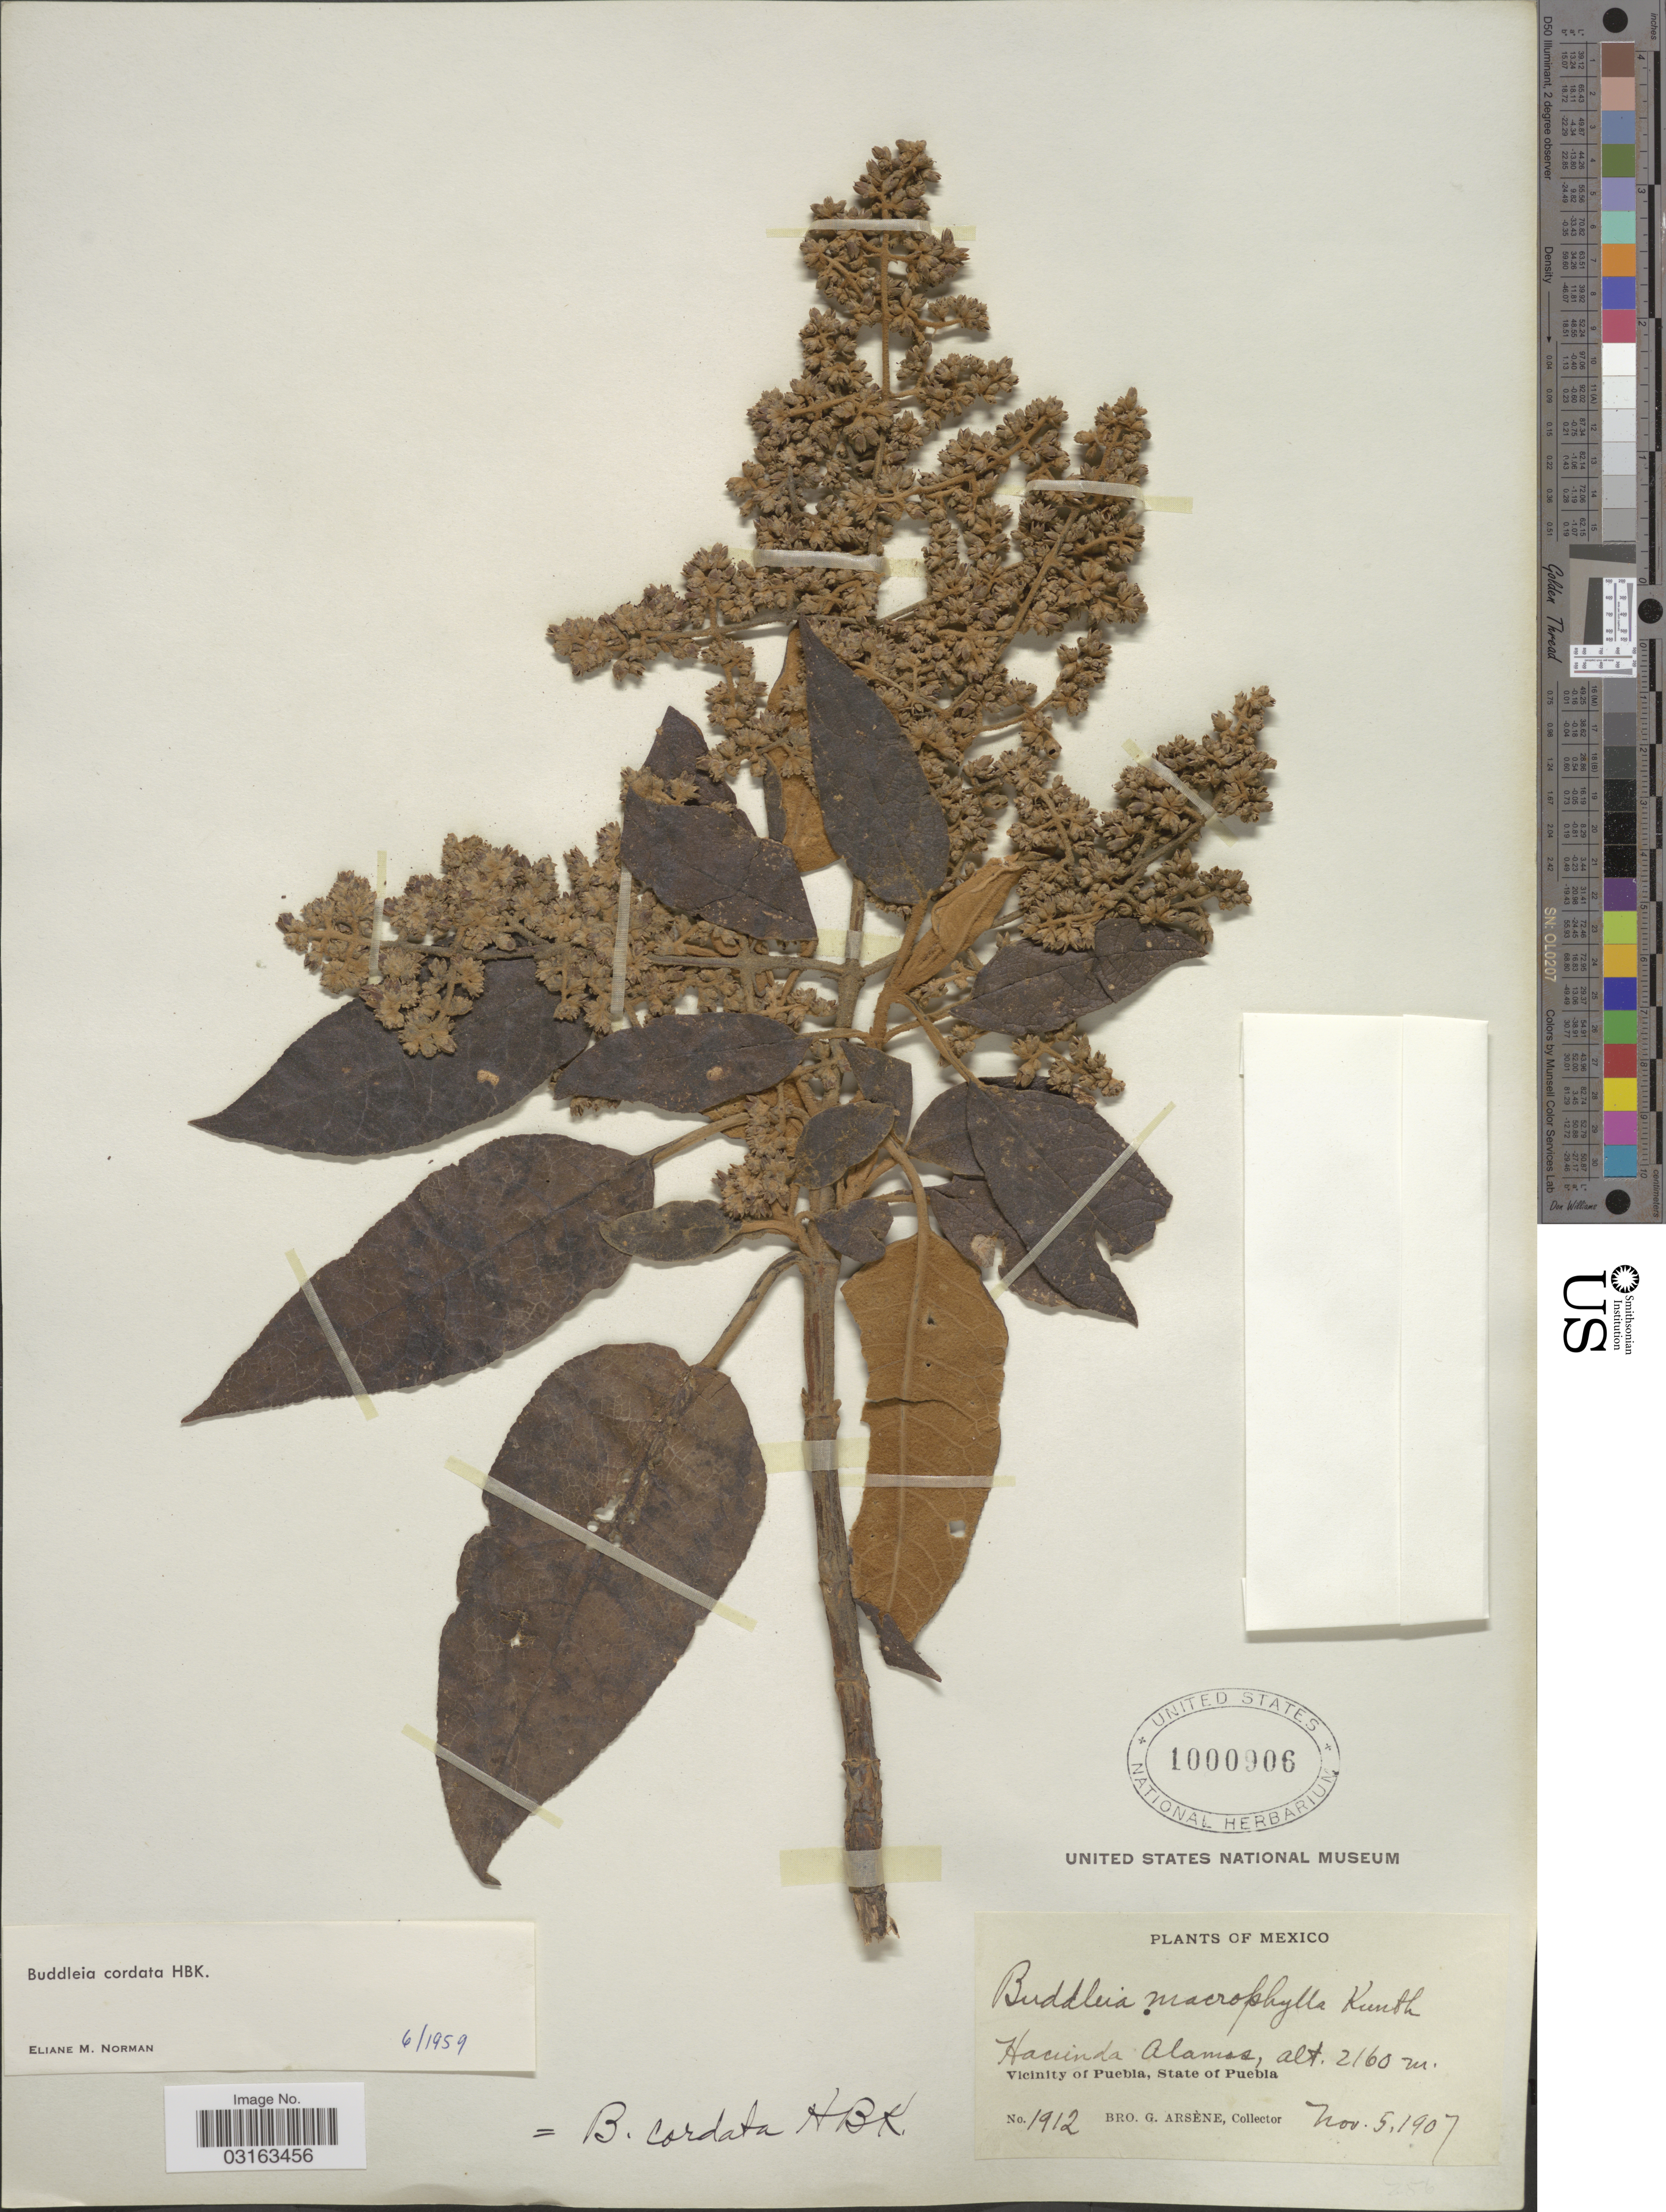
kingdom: Plantae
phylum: Tracheophyta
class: Magnoliopsida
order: Lamiales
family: Scrophulariaceae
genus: Buddleja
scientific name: Buddleja cordata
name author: Kunth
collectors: Bro. G. Arsène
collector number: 1912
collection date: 1907-11-05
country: Mexico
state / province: Puebla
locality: Hacienda Alamas. Vicinity of Puebla.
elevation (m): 2160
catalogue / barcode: US 1000906